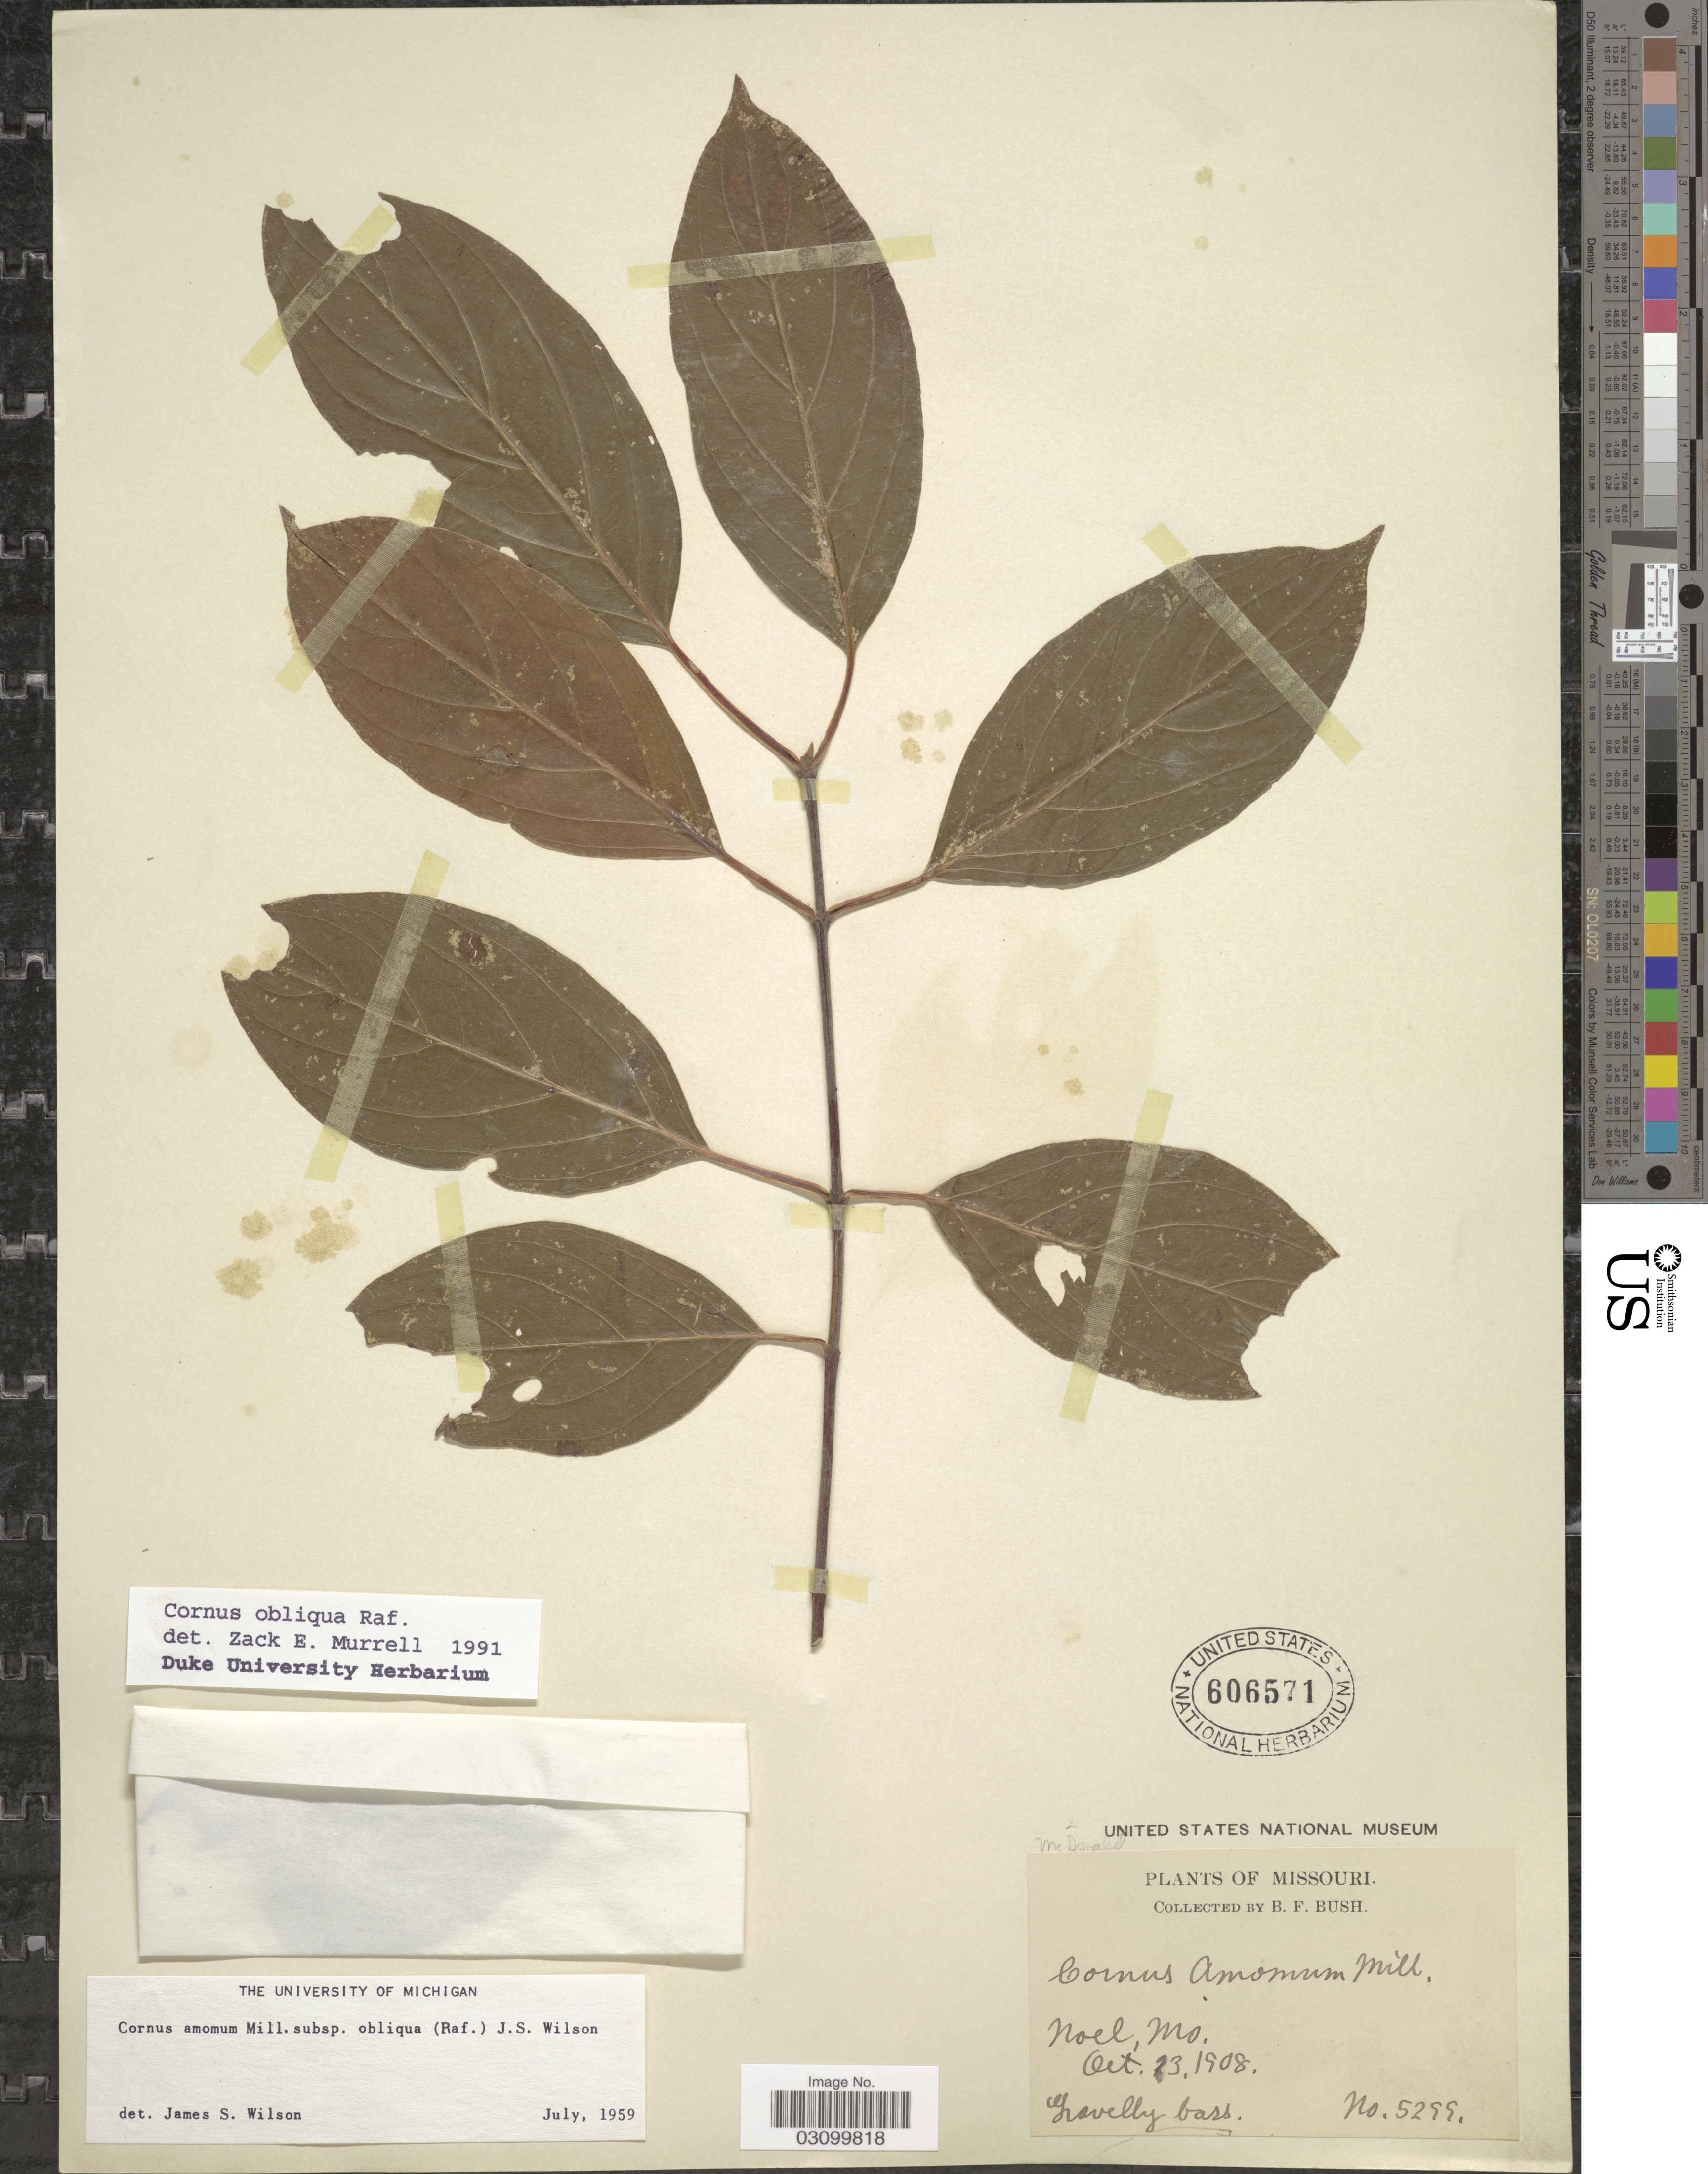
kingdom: Plantae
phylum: Tracheophyta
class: Magnoliopsida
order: Cornales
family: Cornaceae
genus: Cornus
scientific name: Cornus obliqua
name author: Raf.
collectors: B. F. Bush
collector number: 5299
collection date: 1908-10-23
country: United States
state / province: Missouri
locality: Noel. McDonald.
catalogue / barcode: US 606571